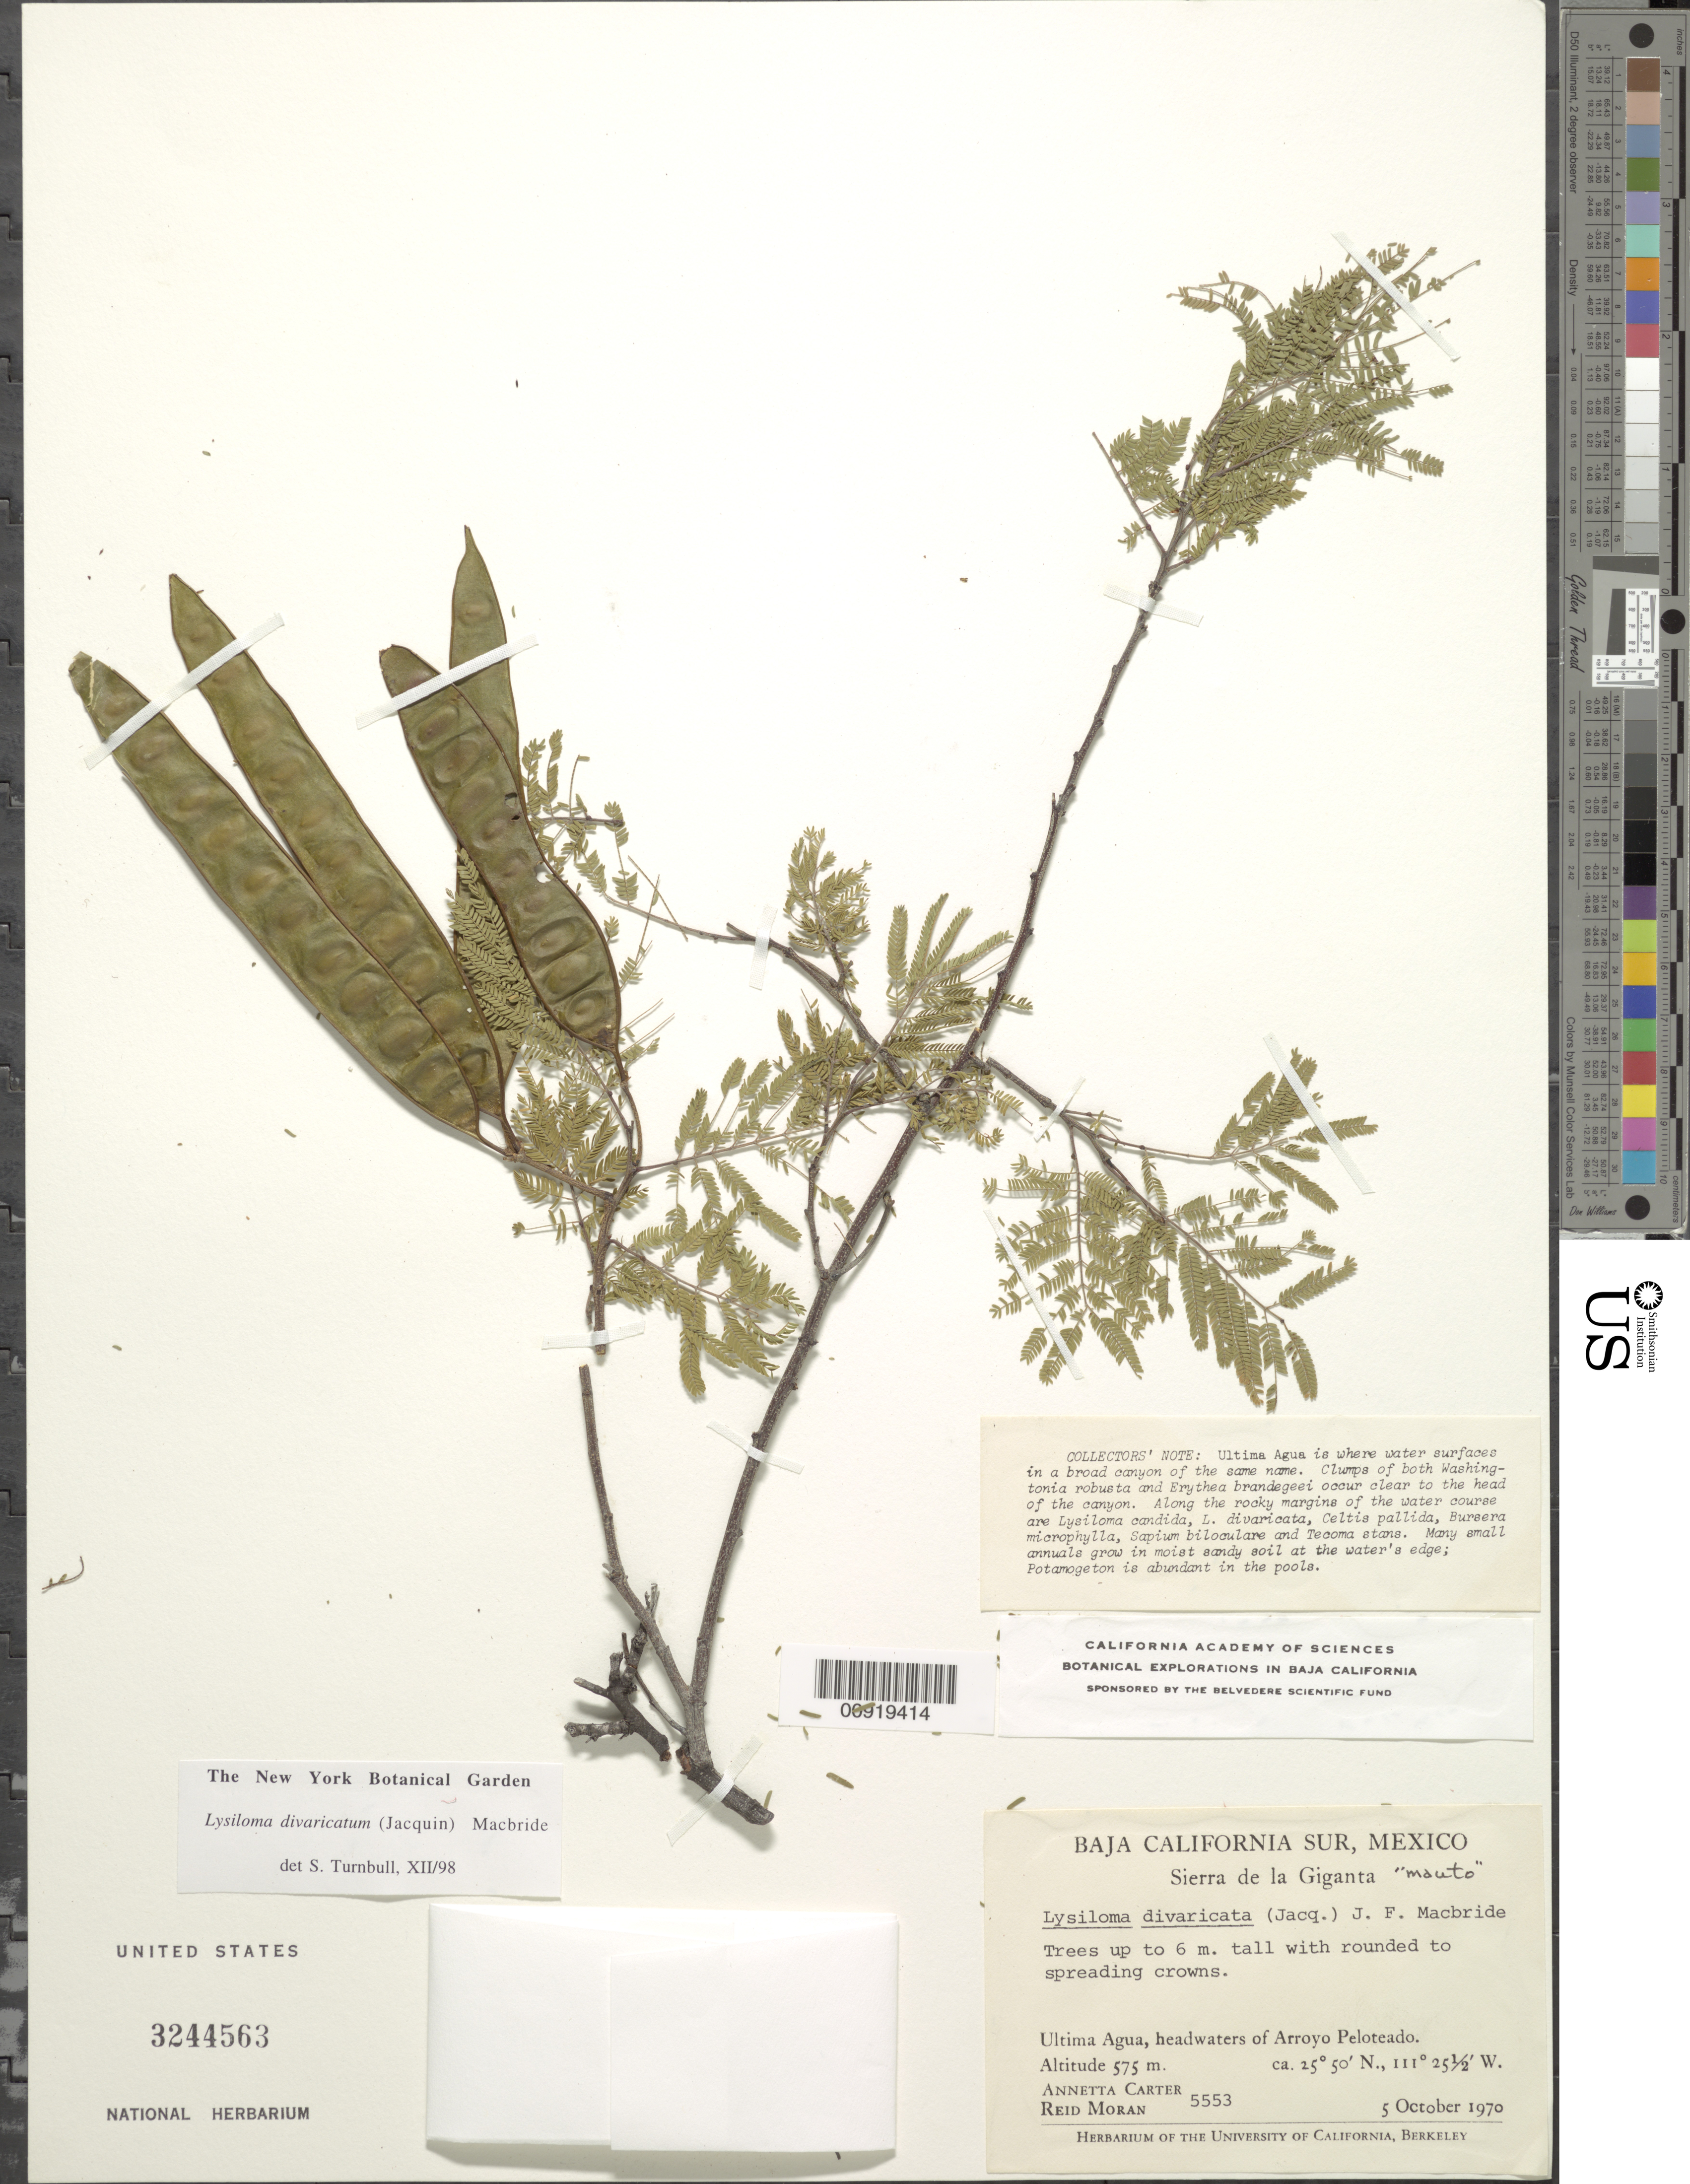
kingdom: Plantae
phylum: Tracheophyta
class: Magnoliopsida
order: Fabales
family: Fabaceae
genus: Lysiloma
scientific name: Lysiloma divaricatum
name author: (Jacq.) J.F. Macbr.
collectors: A. Carter & R. Morán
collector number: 5553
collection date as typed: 05 Oct 1970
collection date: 1970-10-05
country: Mexico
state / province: Baja California Sur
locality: Ultima Agua, headwaters of Arroyo Peloteado. Sierra de la Giganta, Baja California Sur.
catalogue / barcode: US 3244563